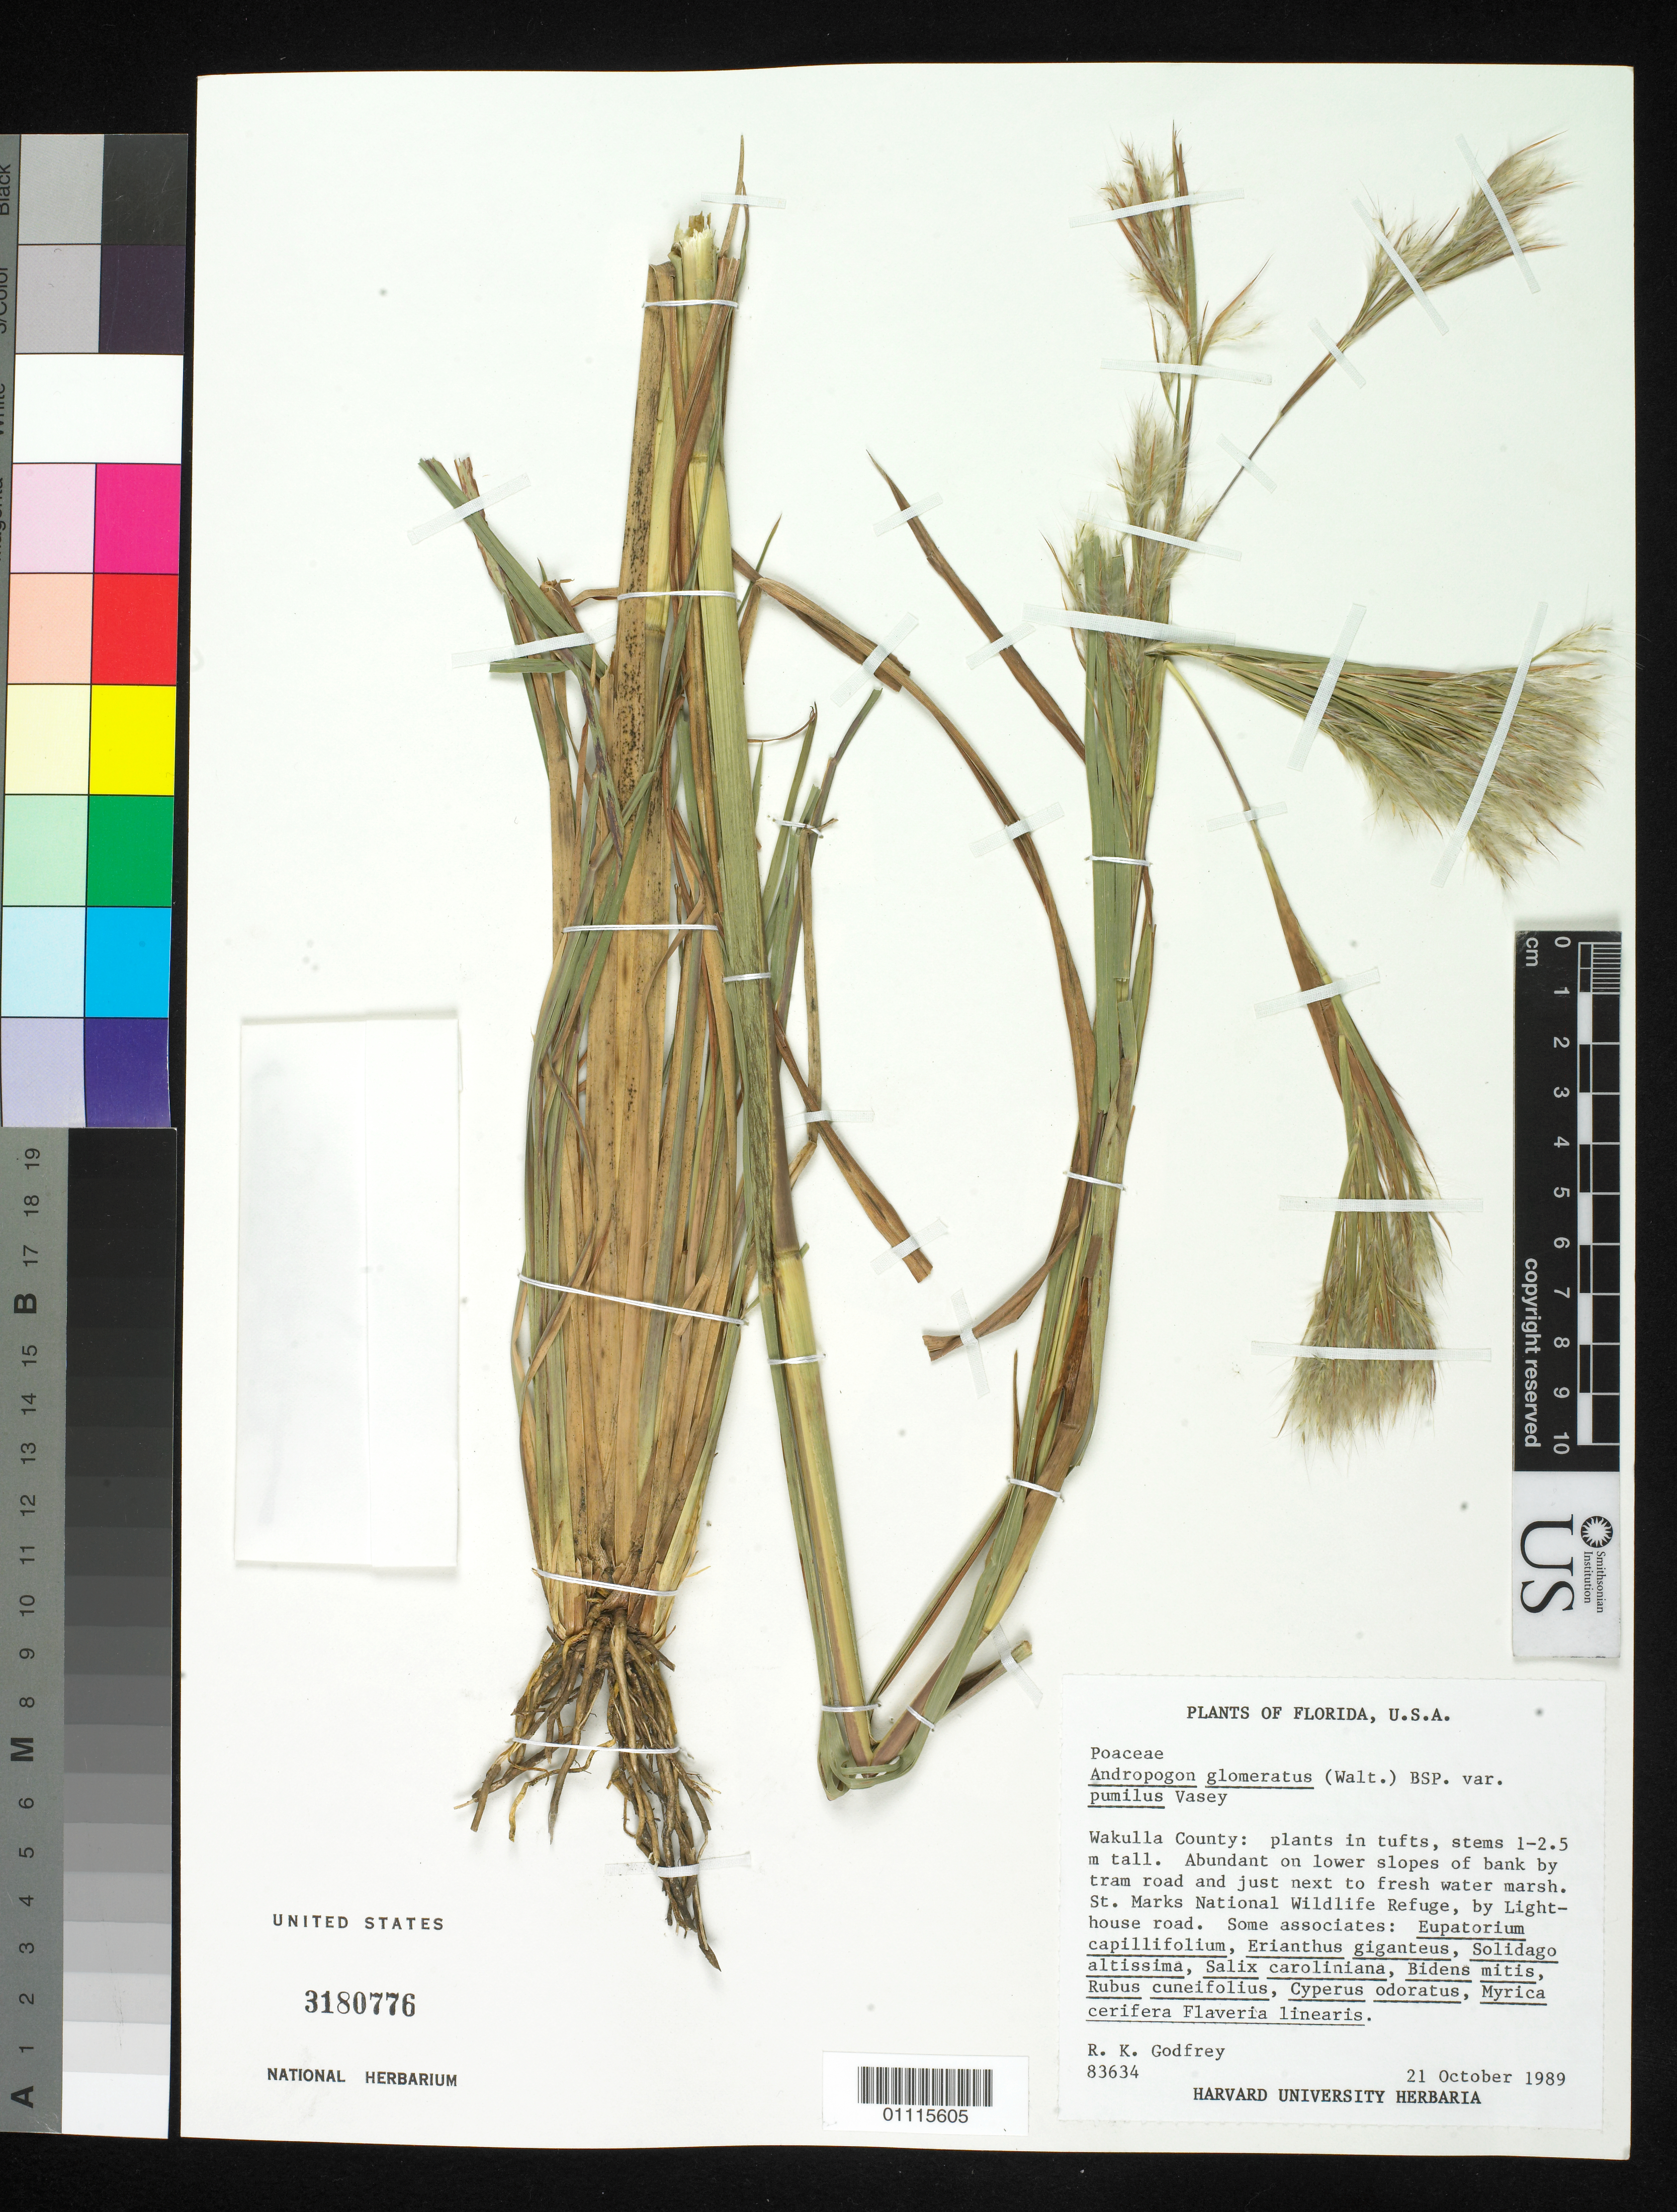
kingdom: Plantae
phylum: Tracheophyta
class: Liliopsida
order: Poales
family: Poaceae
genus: Andropogon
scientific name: Andropogon glomeratus var. pumilus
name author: (Vasey) L.H. Dewey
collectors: R. K. Godfrey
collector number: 83634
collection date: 1989-10-21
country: United States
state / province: Florida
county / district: Wakulla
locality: St. Marks National Wildlife Refuge, by Lighthouse Road.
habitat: Abundant on lower slopes of bank by tram road and just next to fresh water marsh.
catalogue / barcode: US 3180776